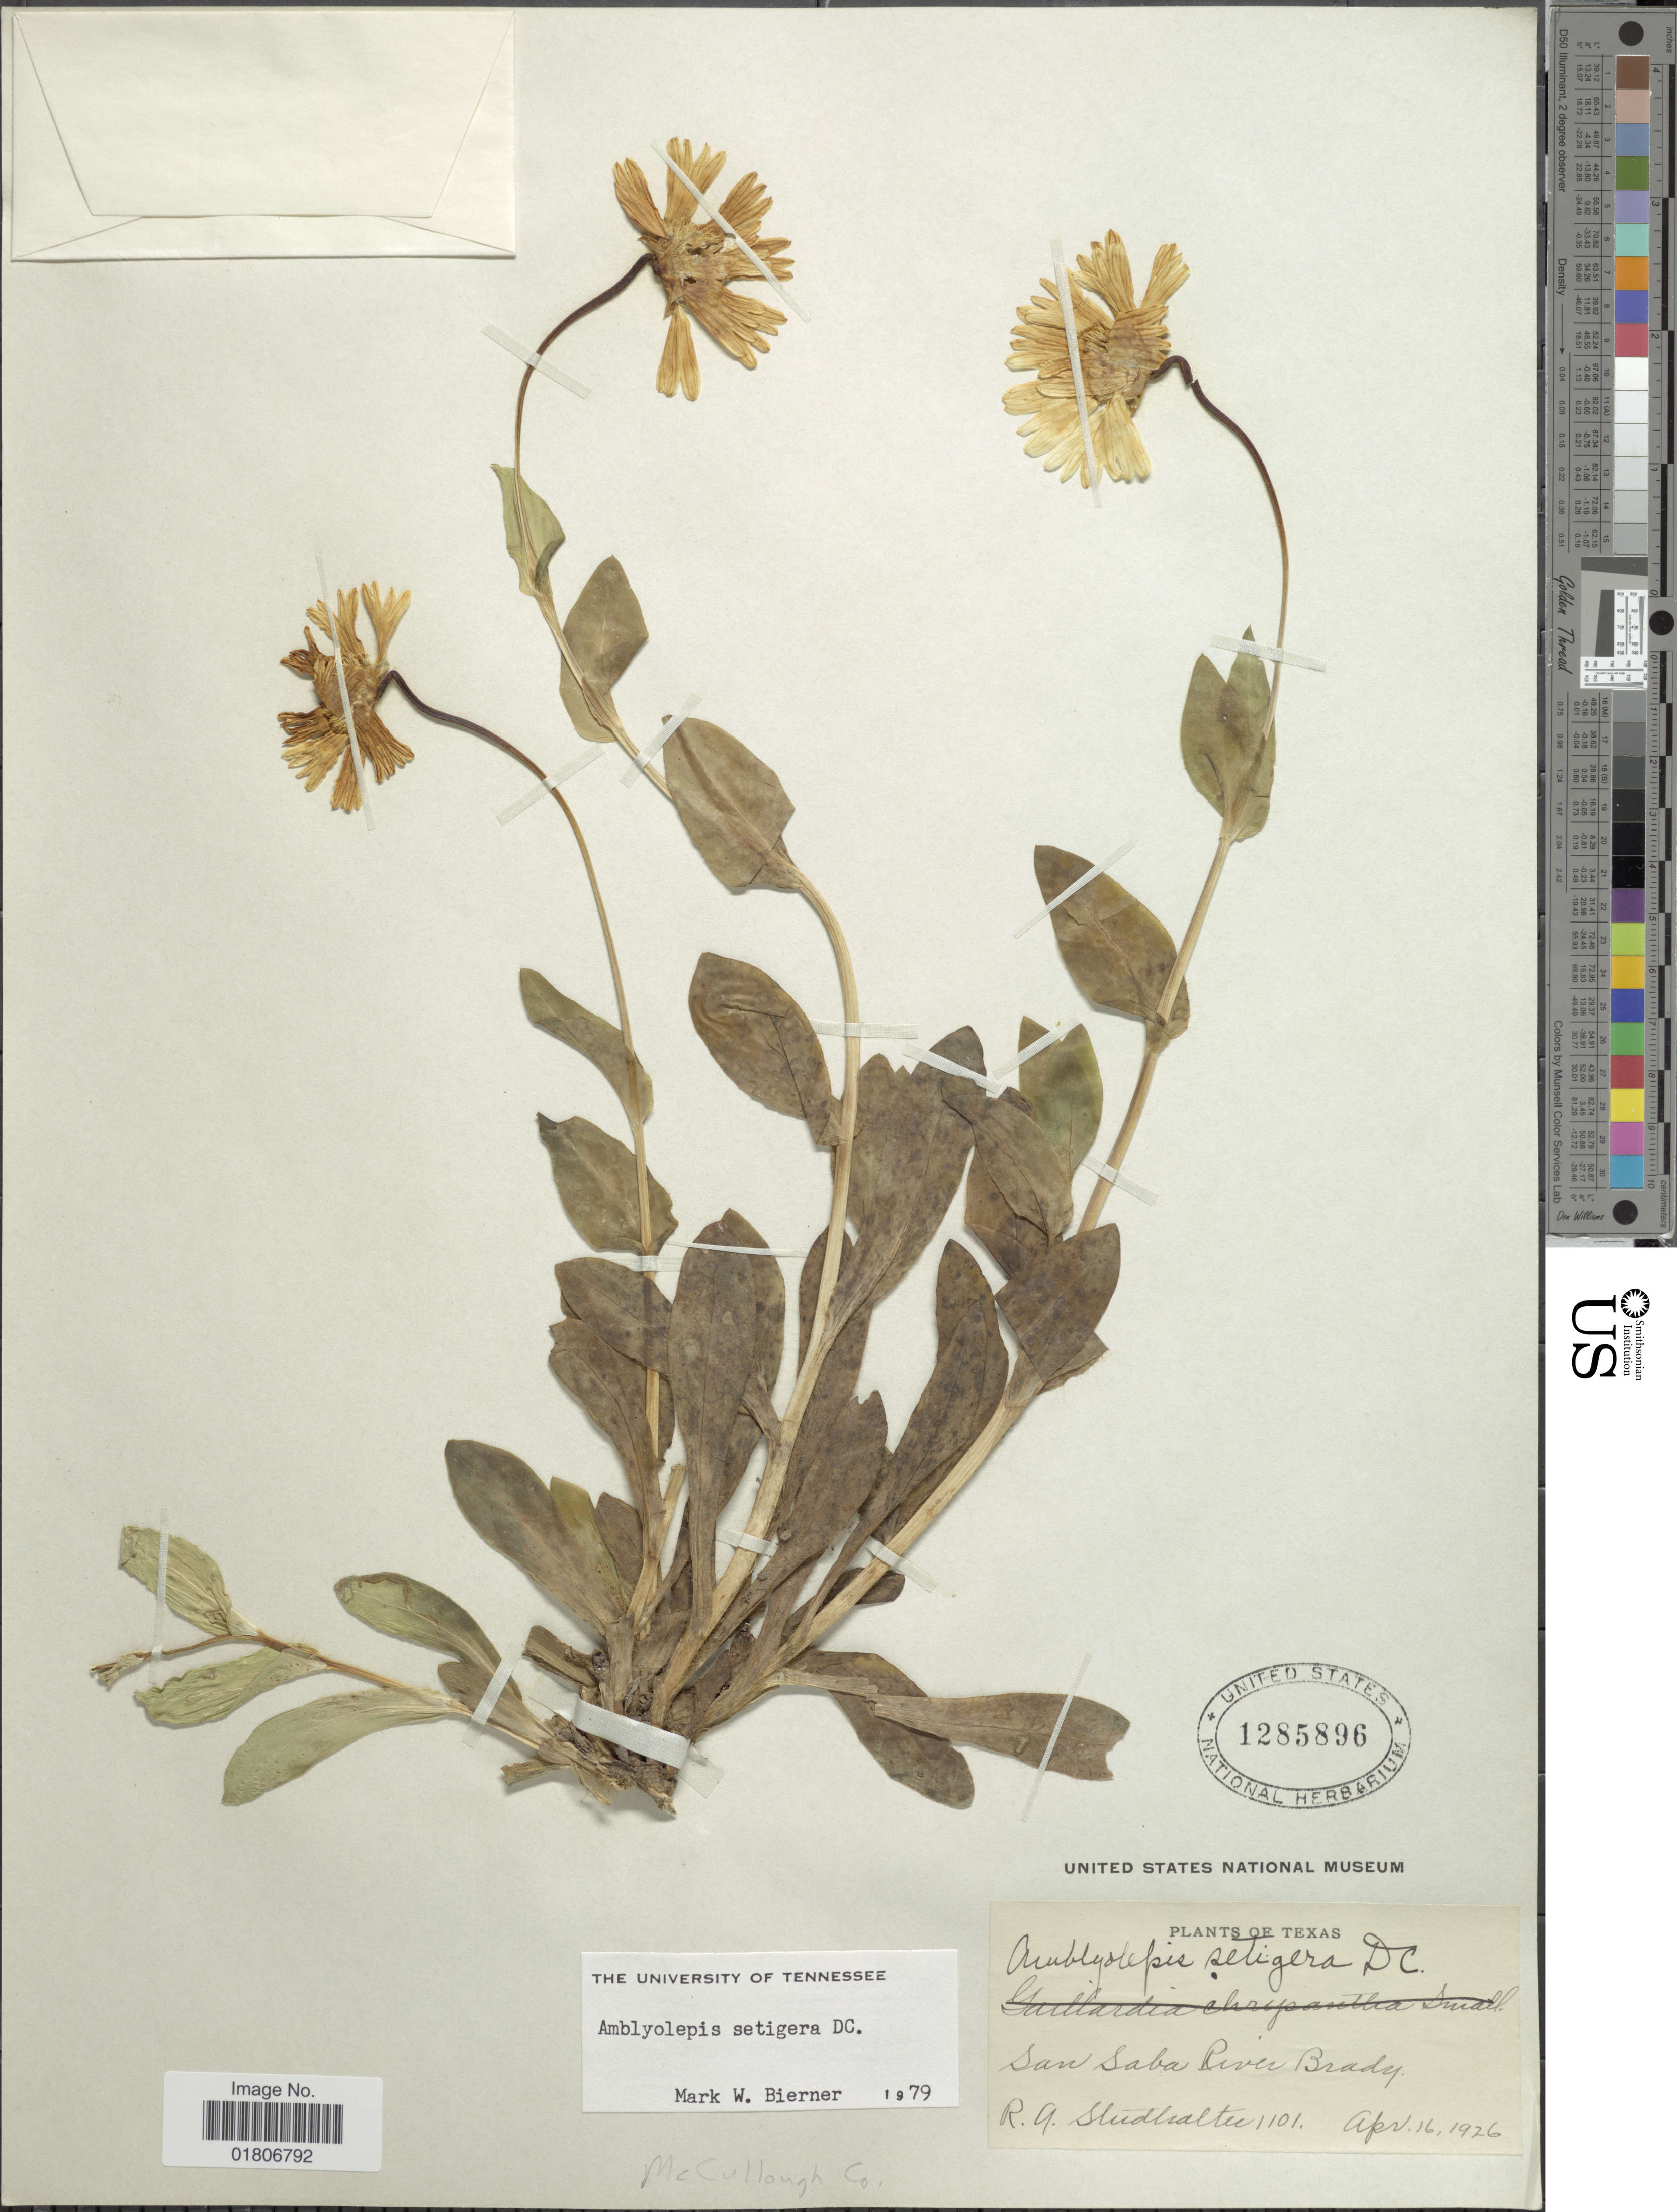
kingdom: Plantae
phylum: Tracheophyta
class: Magnoliopsida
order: Asterales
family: Asteraceae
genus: Amblyolepis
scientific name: Amblyolepis setigera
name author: DC.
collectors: R. Studhalter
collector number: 1101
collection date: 1926-04-16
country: United States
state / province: Texas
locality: San Saba River Brady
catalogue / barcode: US 1285896